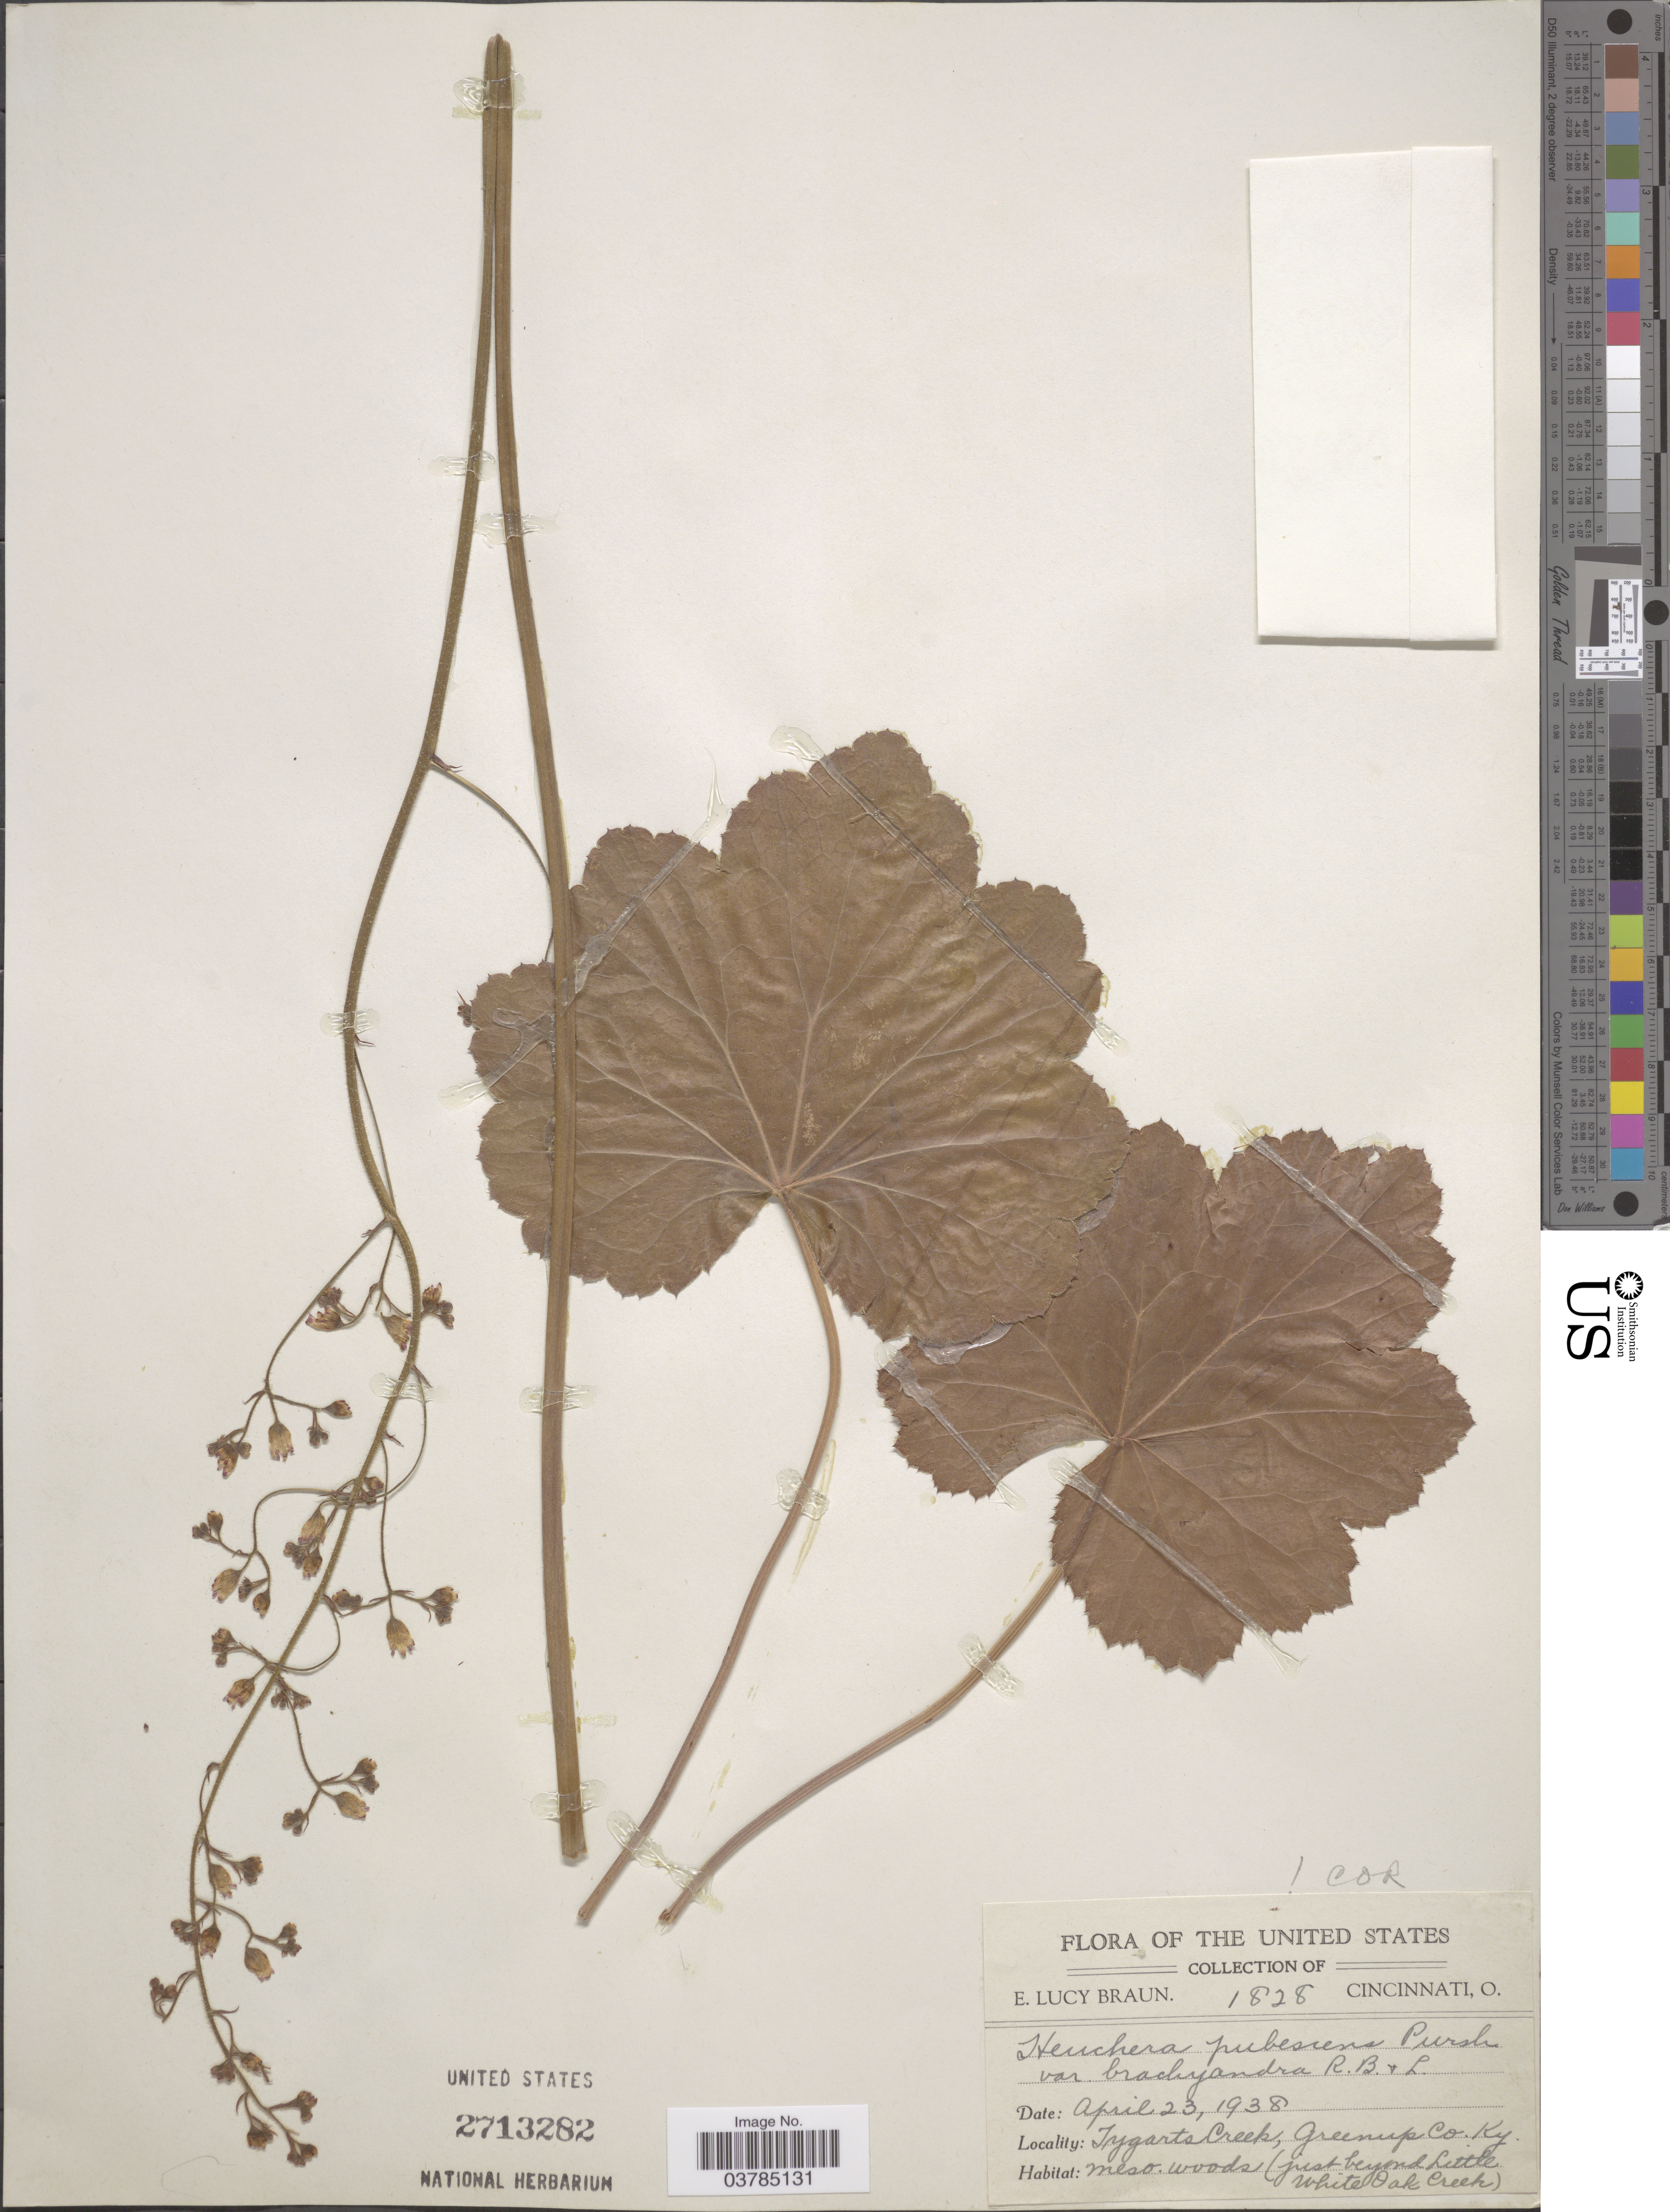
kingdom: Plantae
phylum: Tracheophyta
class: Magnoliopsida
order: Saxifragales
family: Saxifragaceae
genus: Heuchera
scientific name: Heuchera pubescens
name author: Pursh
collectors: E. L. Braun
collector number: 1828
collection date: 1938-04-23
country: United States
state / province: Kentucky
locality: Tygarts Creek, Greenup Co. (Just beyond Little White Oak Creek).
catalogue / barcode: US 2713282